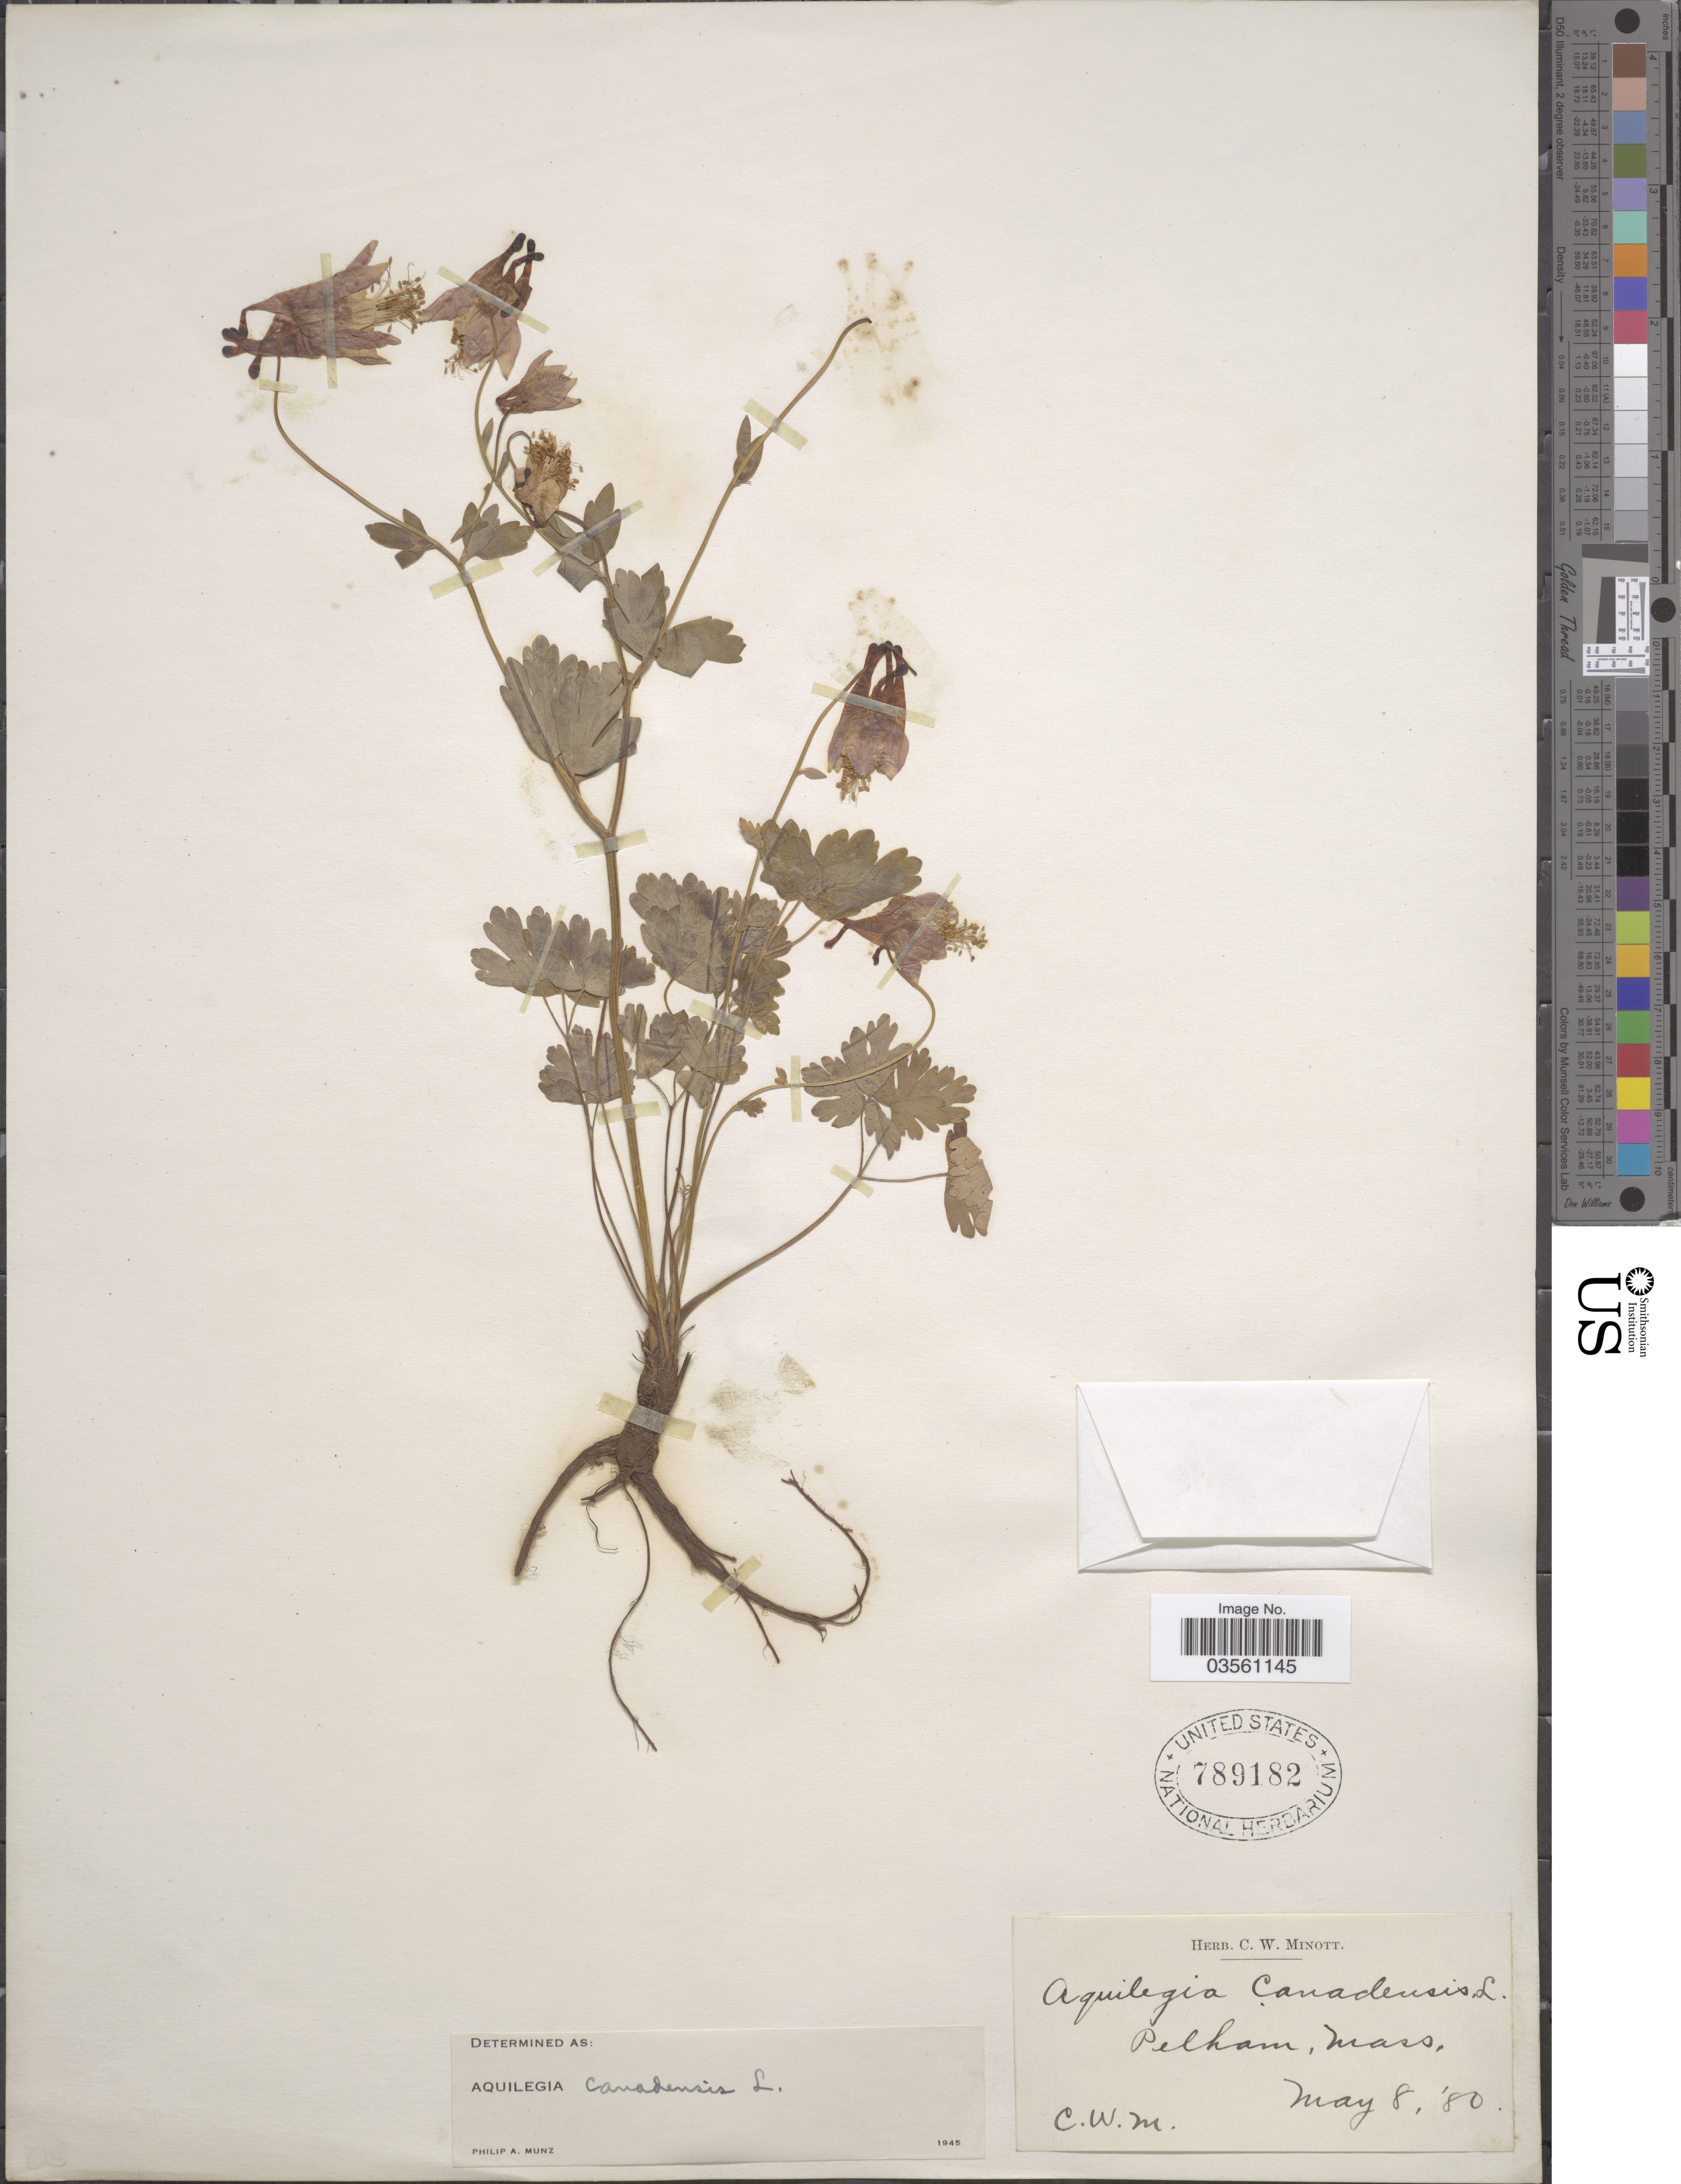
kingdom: Plantae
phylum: Tracheophyta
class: Magnoliopsida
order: Ranunculales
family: Ranunculaceae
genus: Aquilegia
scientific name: Aquilegia canadensis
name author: L.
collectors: C. Minott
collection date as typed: Transcribed d/m/y: 8/5/80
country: United States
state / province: Massachusetts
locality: Pelham.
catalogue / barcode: US 789182